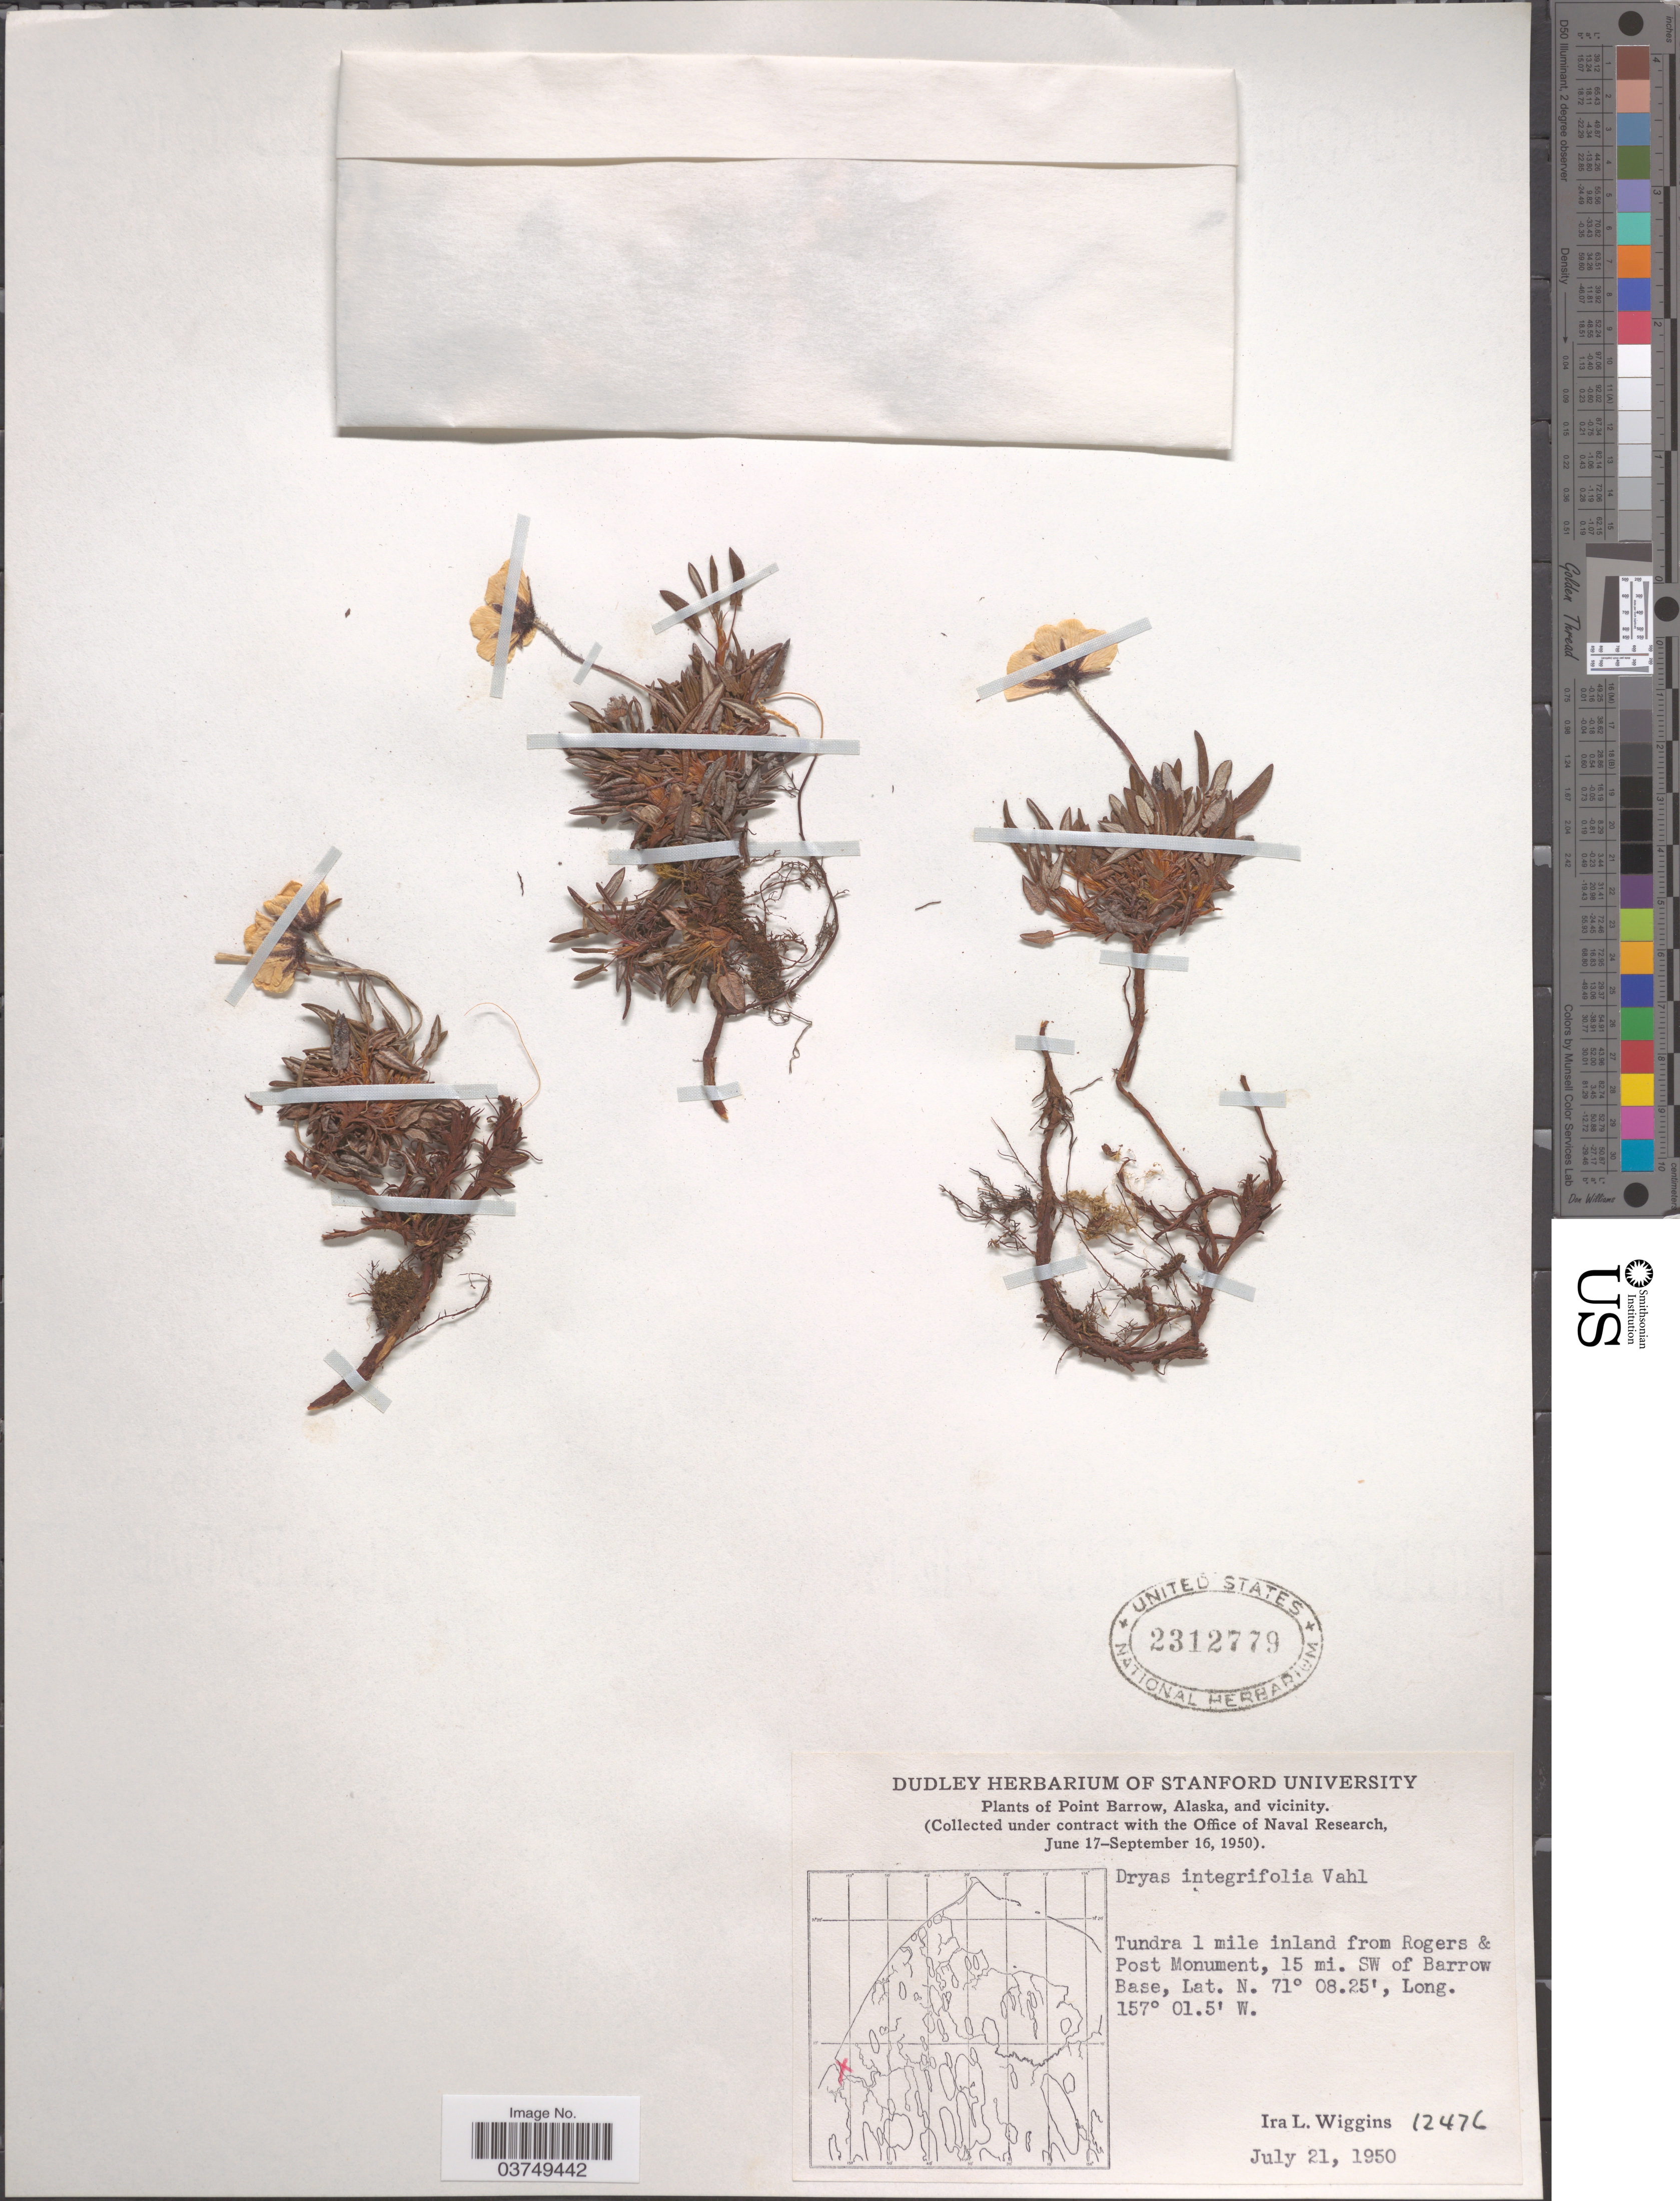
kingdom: Plantae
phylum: Tracheophyta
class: Magnoliopsida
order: Rosales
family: Rosaceae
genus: Dryas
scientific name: Dryas integrifolia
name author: Vahl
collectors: I. L. Wiggins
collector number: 12476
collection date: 1950-07-21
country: United States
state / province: Alaska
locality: Point Barrow, and vicinity. Tundra 1 mile inland from Rogers & Post Monument, 15 mi. SW of Barrow Base.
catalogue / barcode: US 2312779